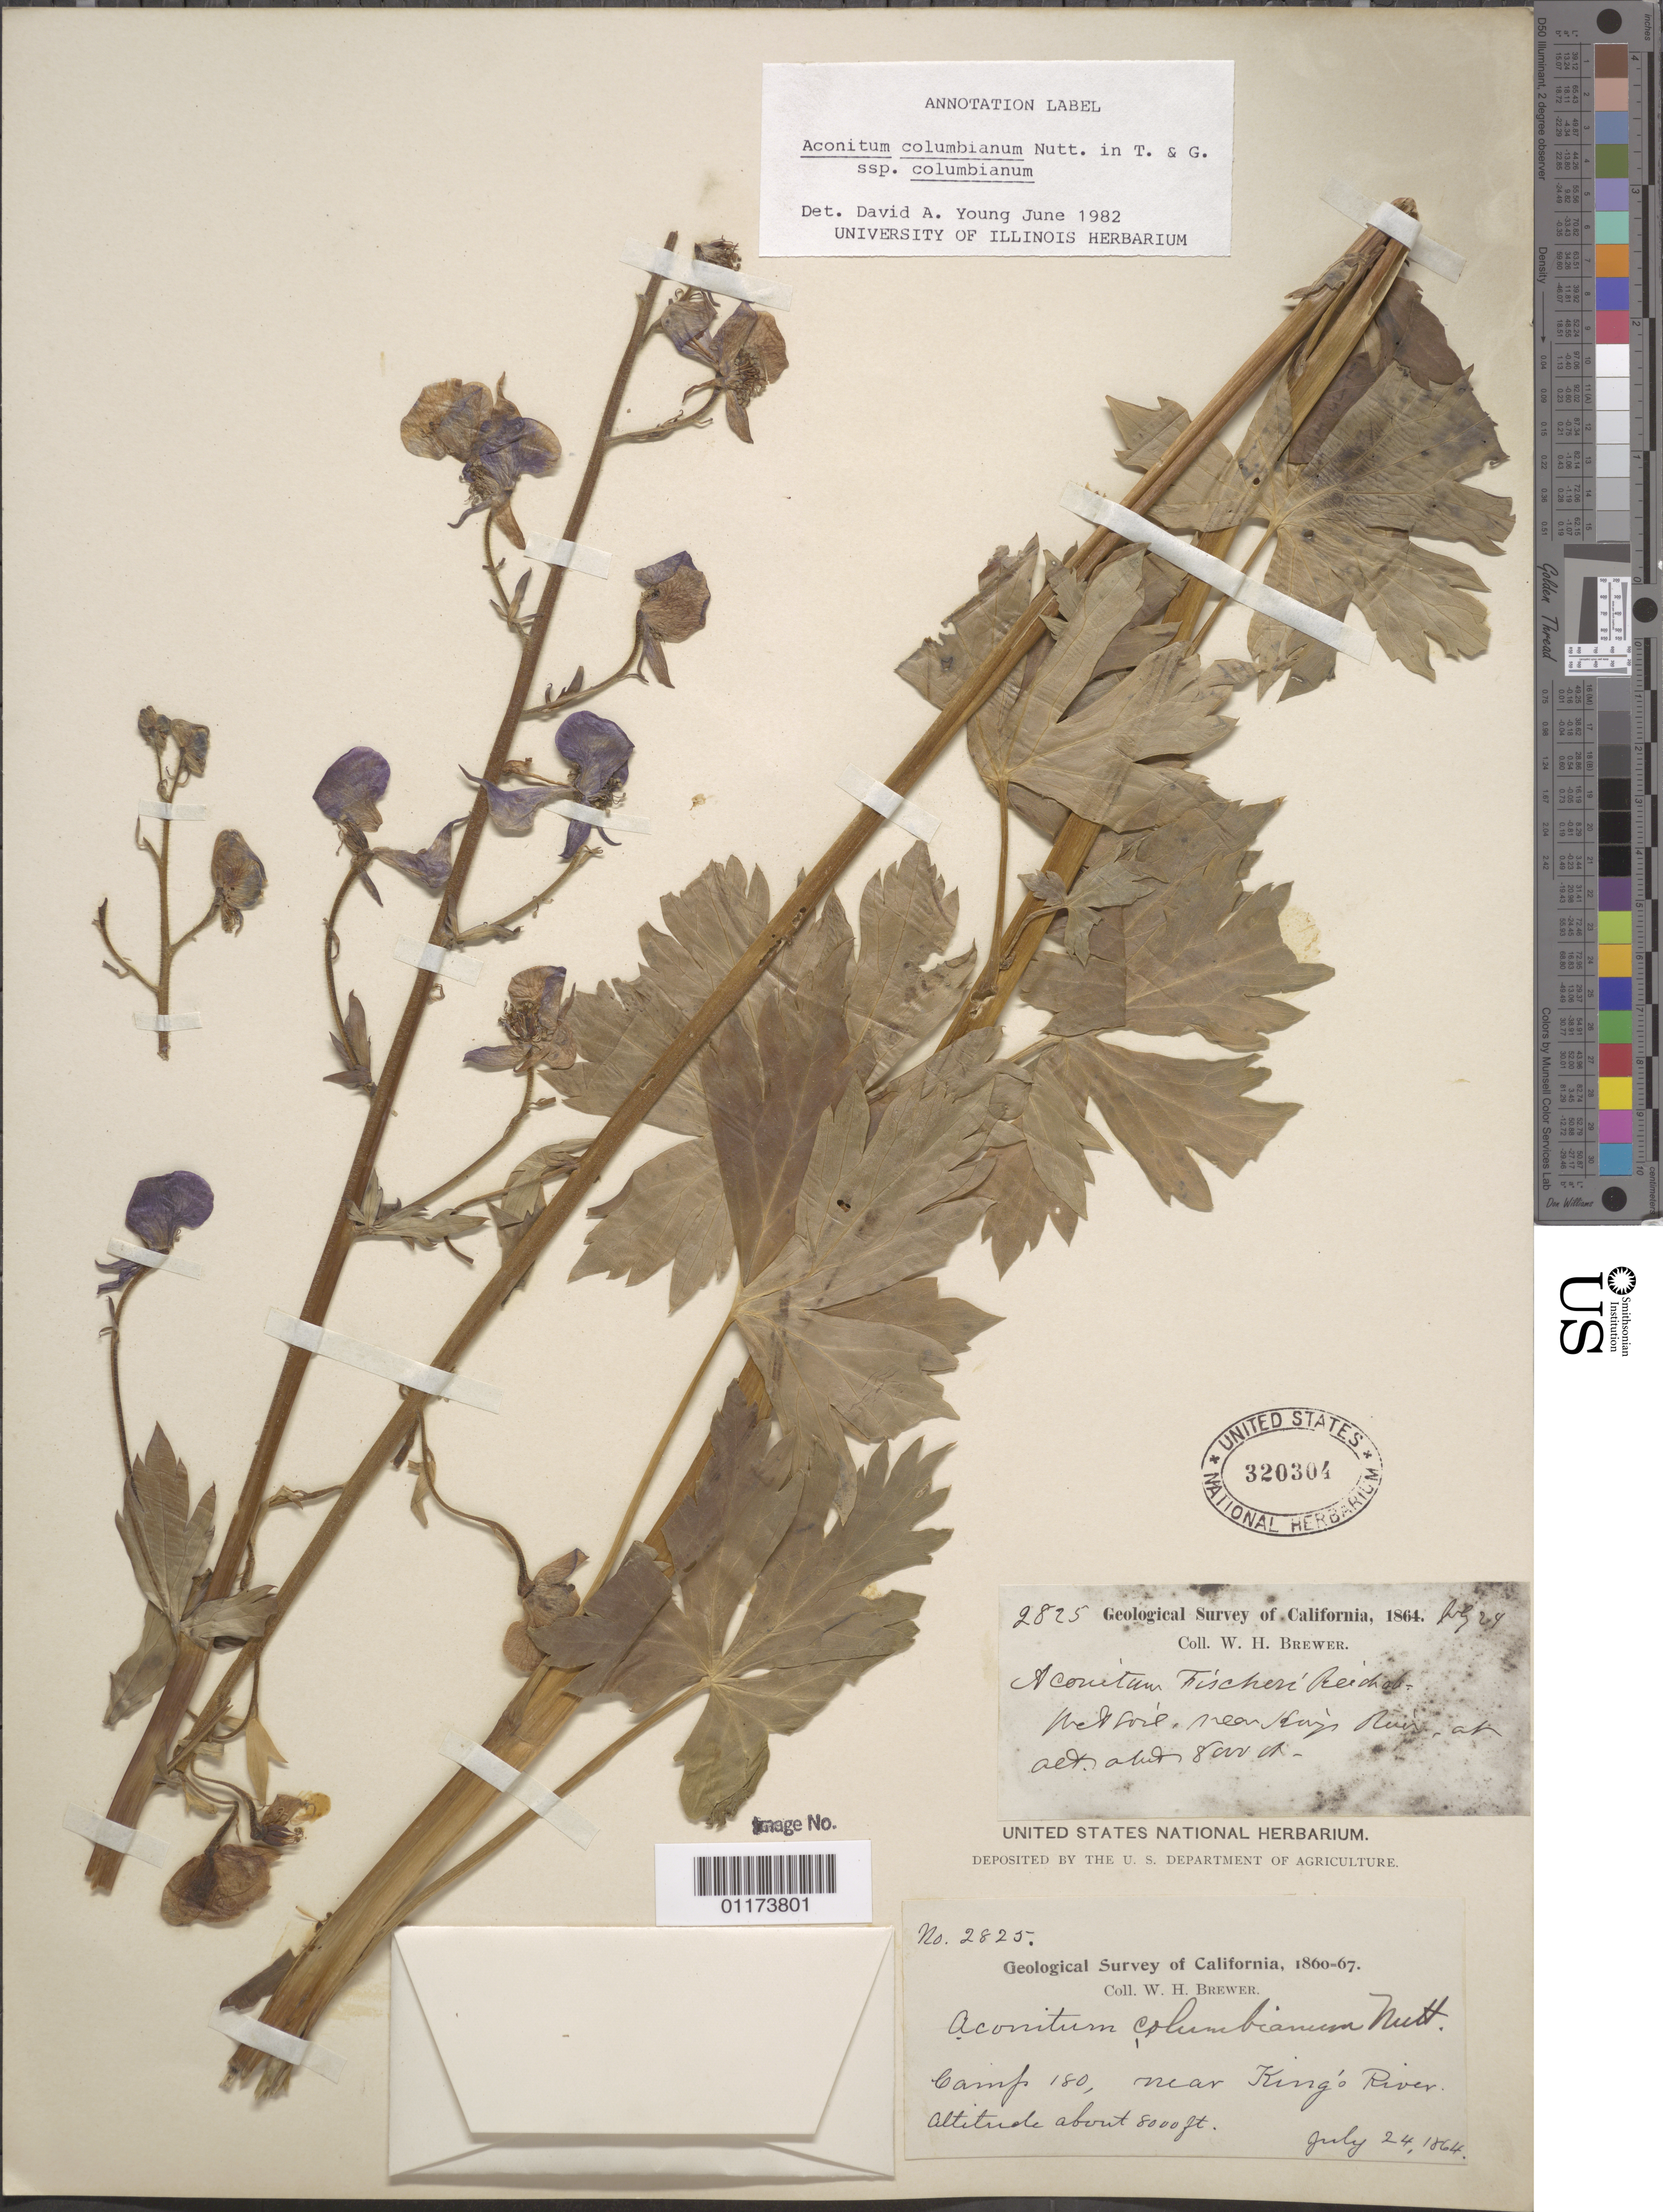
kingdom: Plantae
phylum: Tracheophyta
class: Magnoliopsida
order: Ranunculales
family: Ranunculaceae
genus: Aconitum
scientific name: Aconitum columbianum subsp. columbianum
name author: Nutt.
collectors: W. H. Brewer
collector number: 2825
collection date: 1864-07-24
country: United States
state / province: California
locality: Camp 180, near King's River.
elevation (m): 2438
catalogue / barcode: US 320304